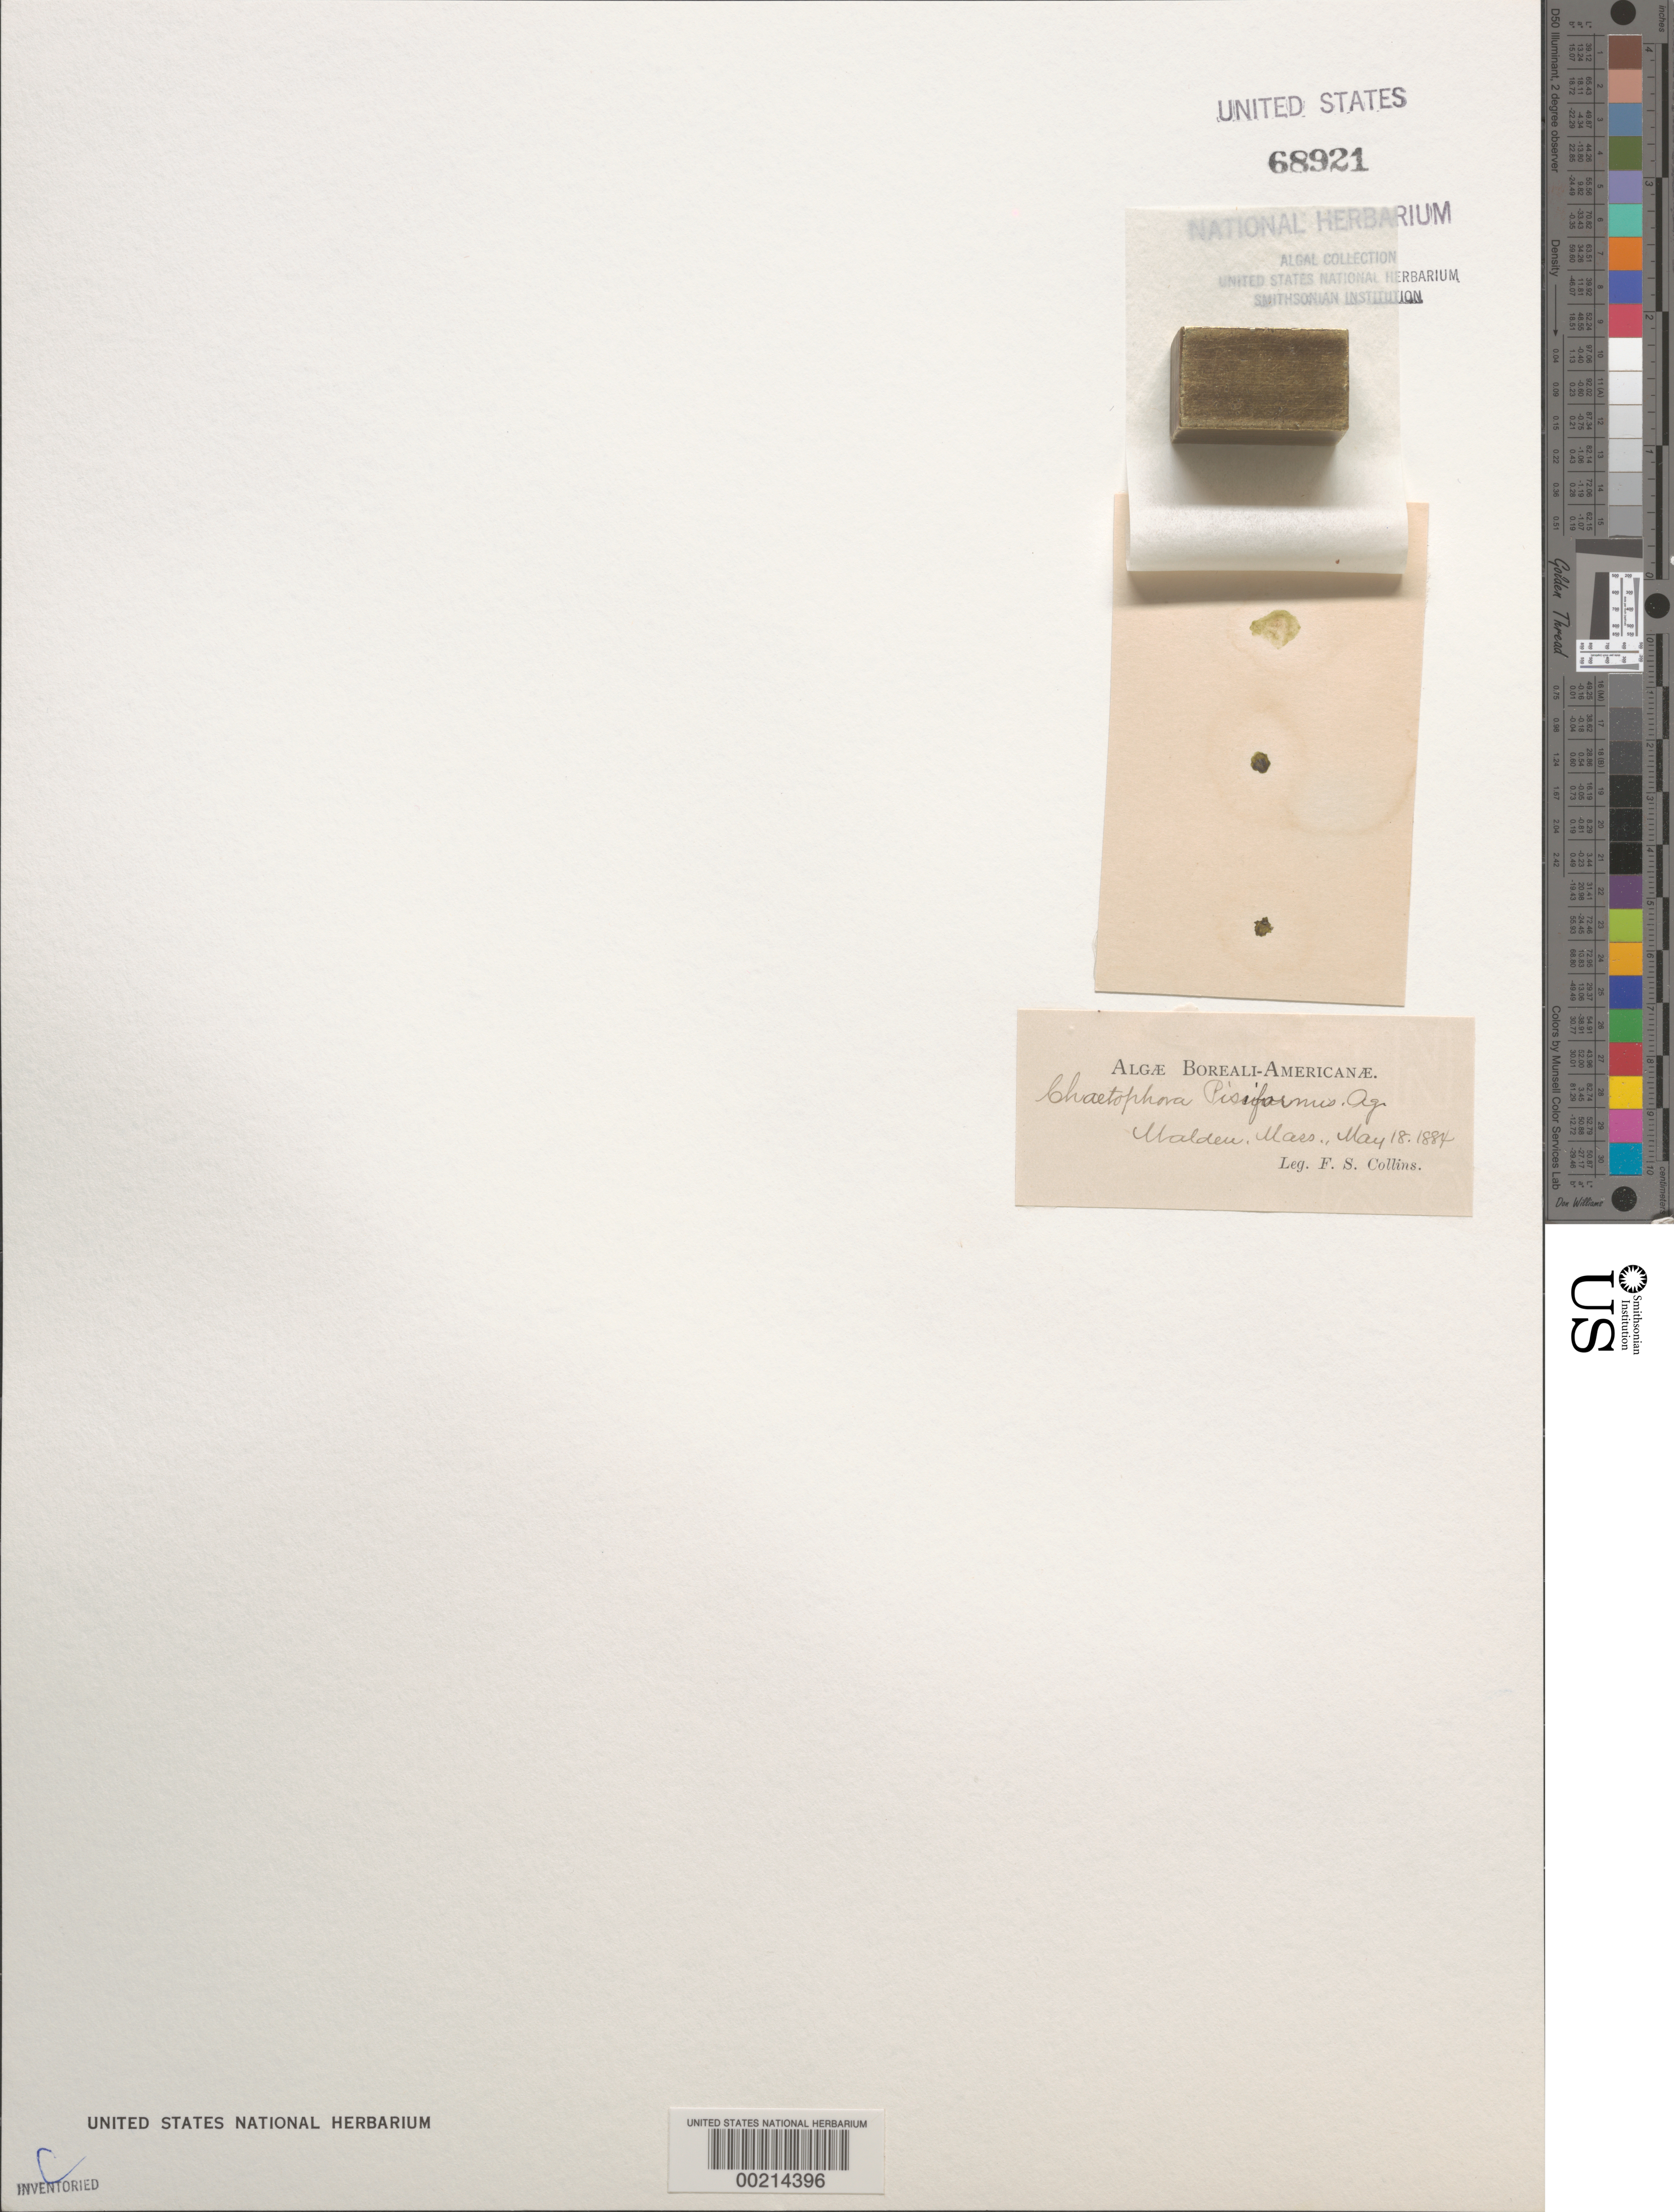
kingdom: Plantae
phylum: Chlorophyta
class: Chlorophyceae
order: Chaetophorales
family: Chaetophoraceae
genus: Chaetophoropsis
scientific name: Chaetophoropsis pisiformis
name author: (Roth) B.Wen Liu et al.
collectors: F. Collins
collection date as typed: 18 May 1884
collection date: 1884-05-18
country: United States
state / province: Massachusetts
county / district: Middlesex County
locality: Malden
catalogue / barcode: US 68921